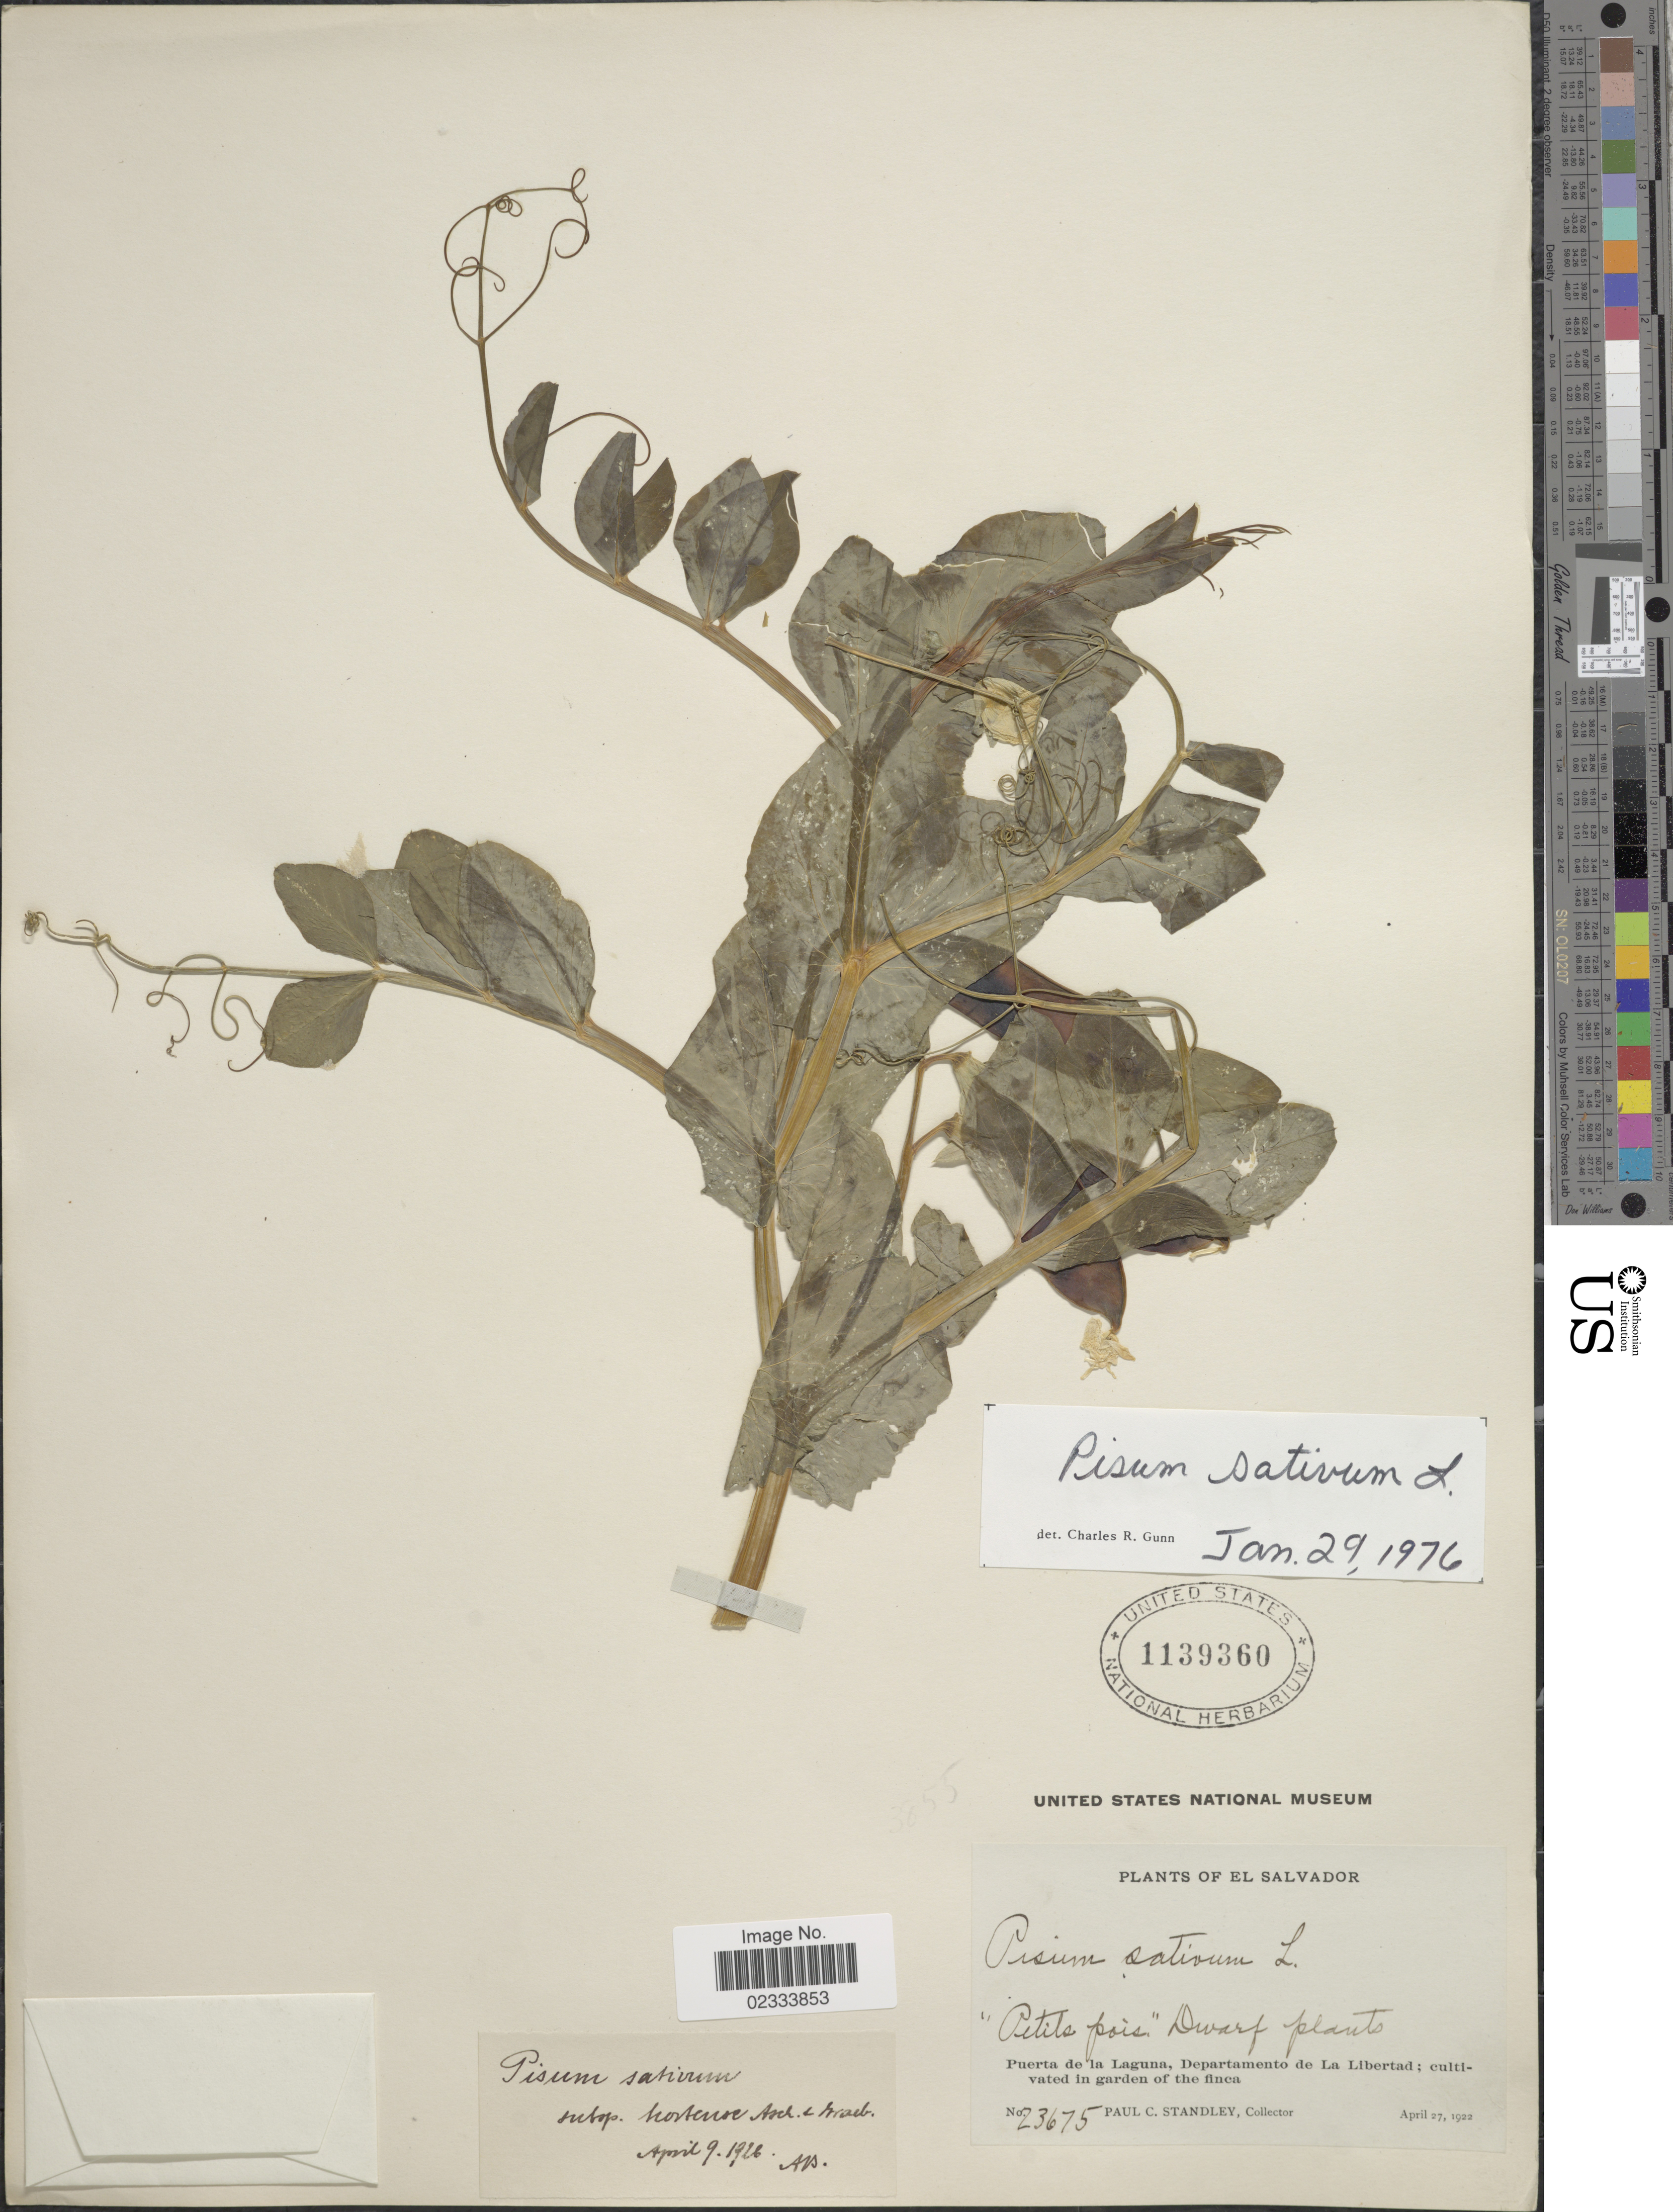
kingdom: Plantae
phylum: Tracheophyta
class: Magnoliopsida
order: Fabales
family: Fabaceae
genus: Pisum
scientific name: Pisum sativum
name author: L.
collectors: P. C. Standley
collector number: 23675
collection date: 1922-04-27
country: El Salvador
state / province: La Libertad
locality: Puerta de la Laguna, in garden of the finca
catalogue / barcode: US 1139360